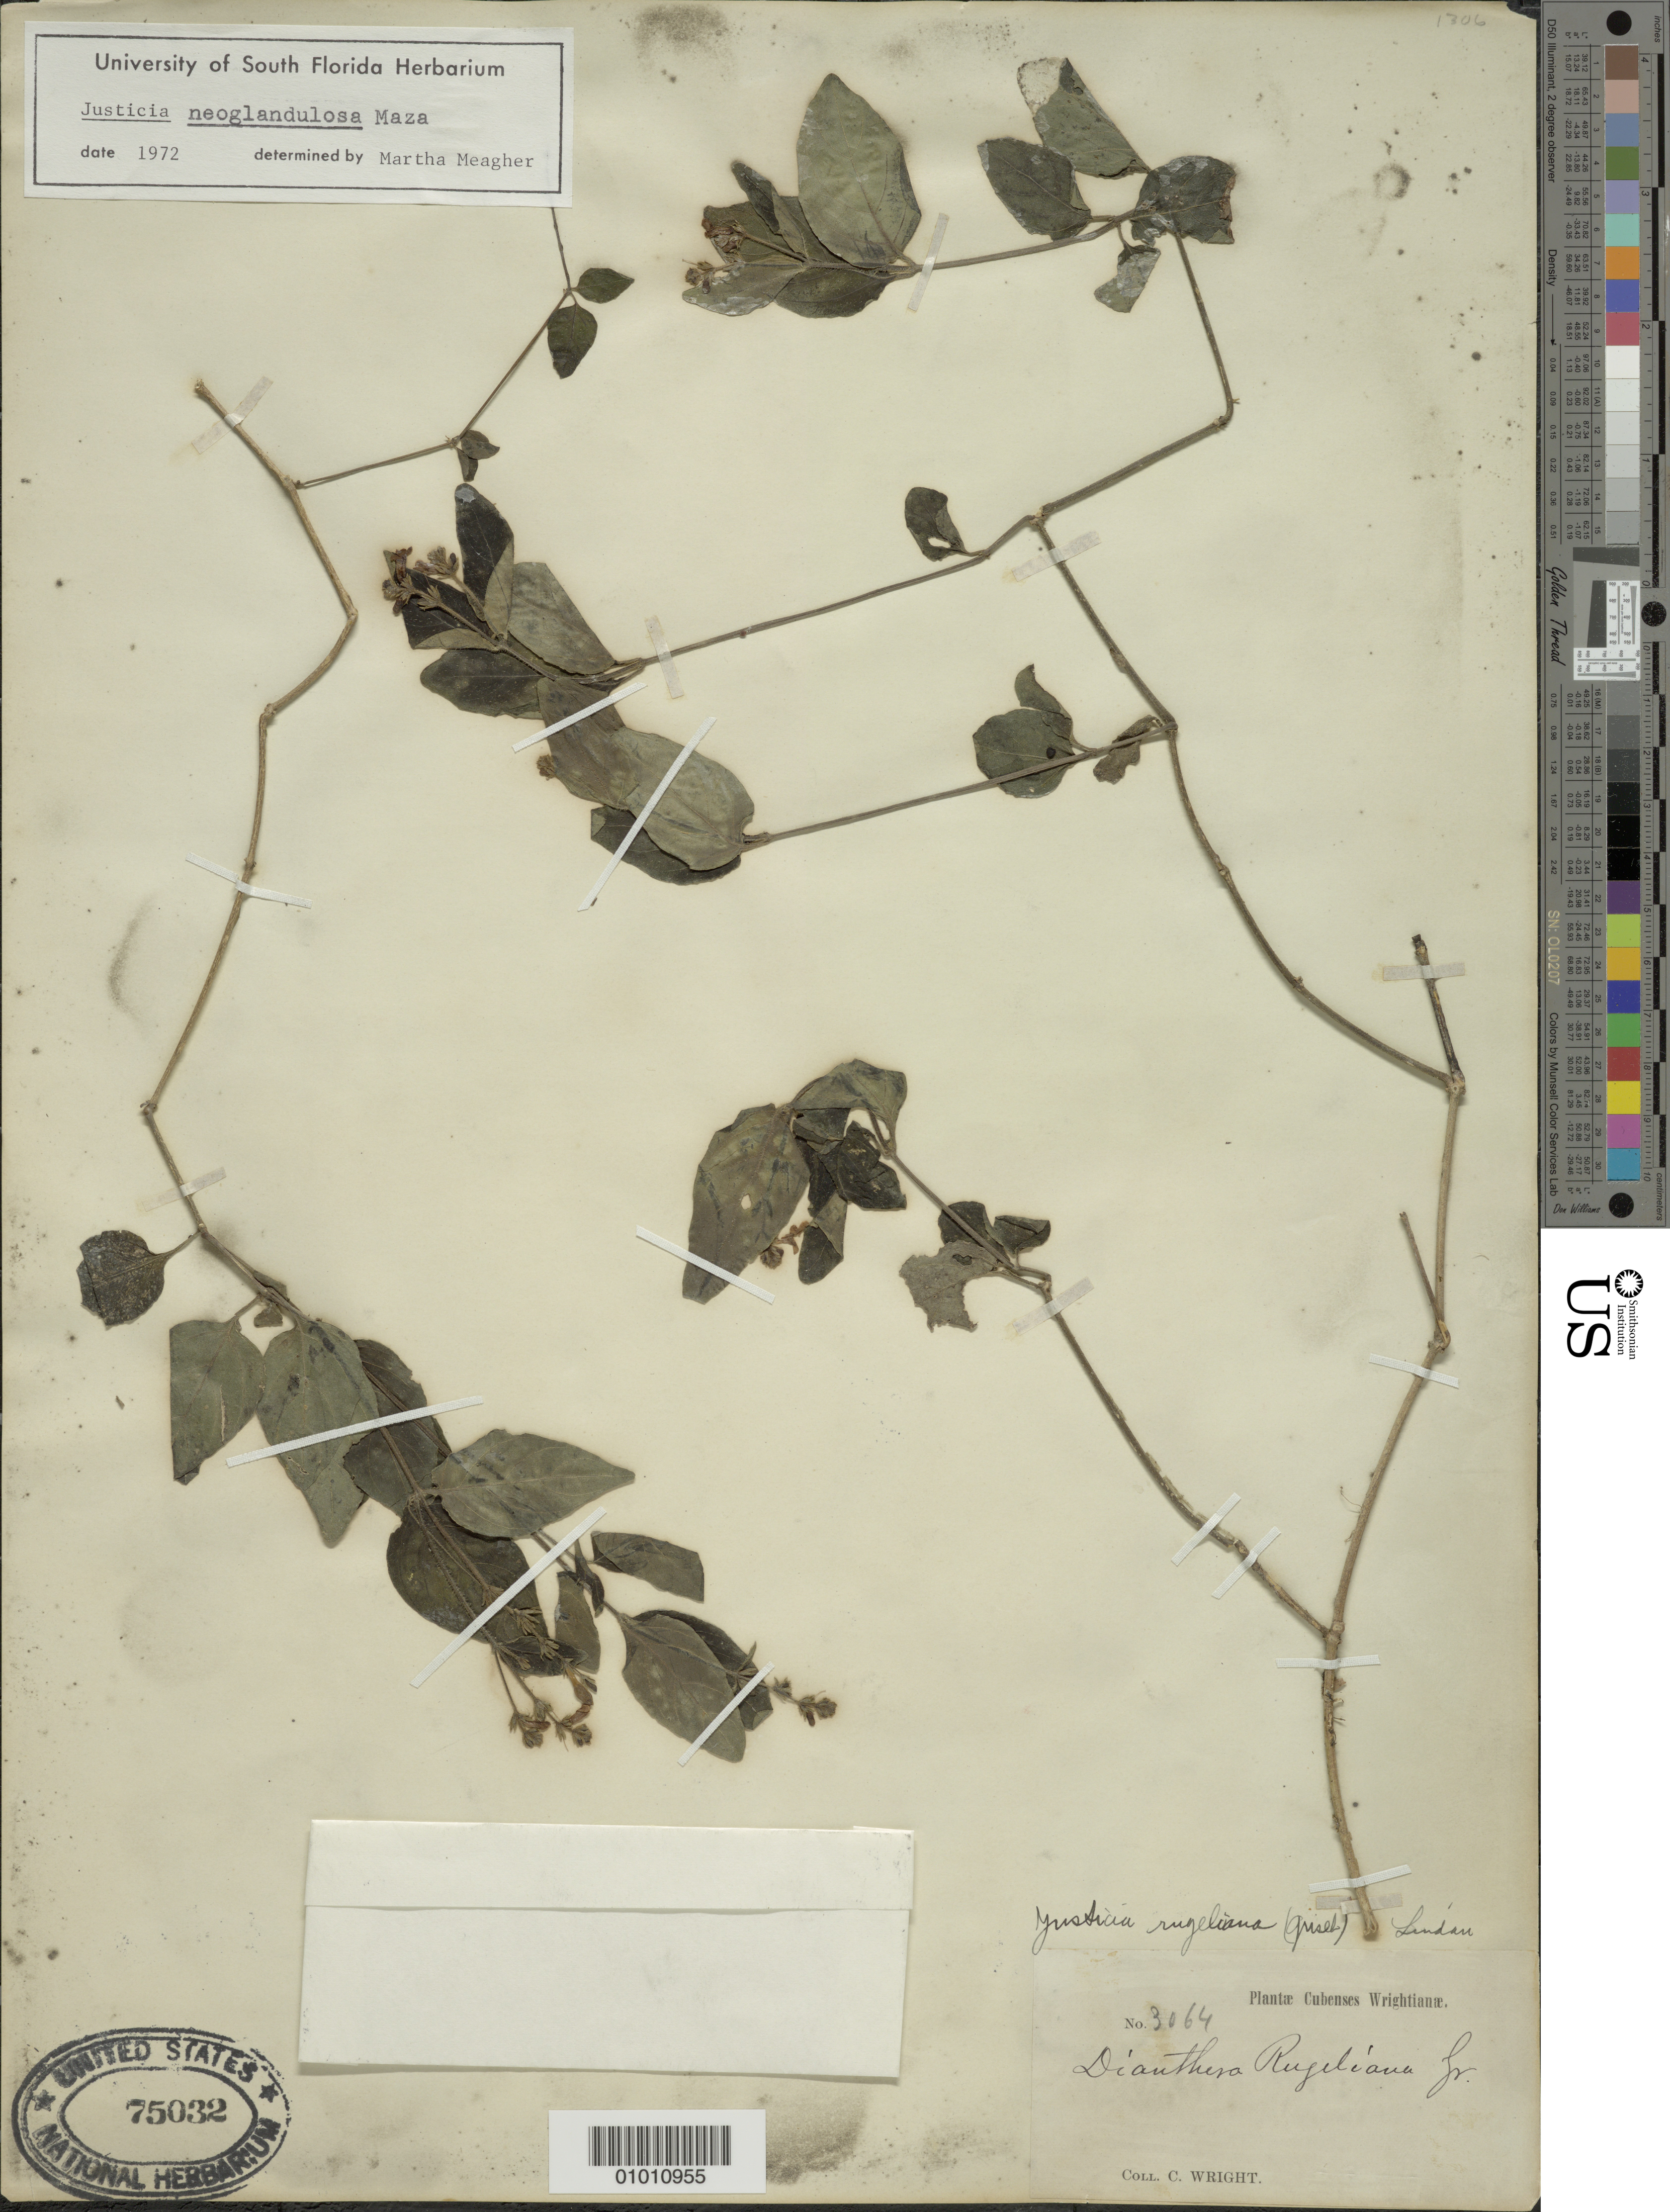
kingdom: Plantae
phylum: Tracheophyta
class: Magnoliopsida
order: Lamiales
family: Acanthaceae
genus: Justicia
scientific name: Justicia neoglandulosa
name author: M. Gómez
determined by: Meagher, M.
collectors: C. Wright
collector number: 3064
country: Cuba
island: Cuba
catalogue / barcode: US 75032